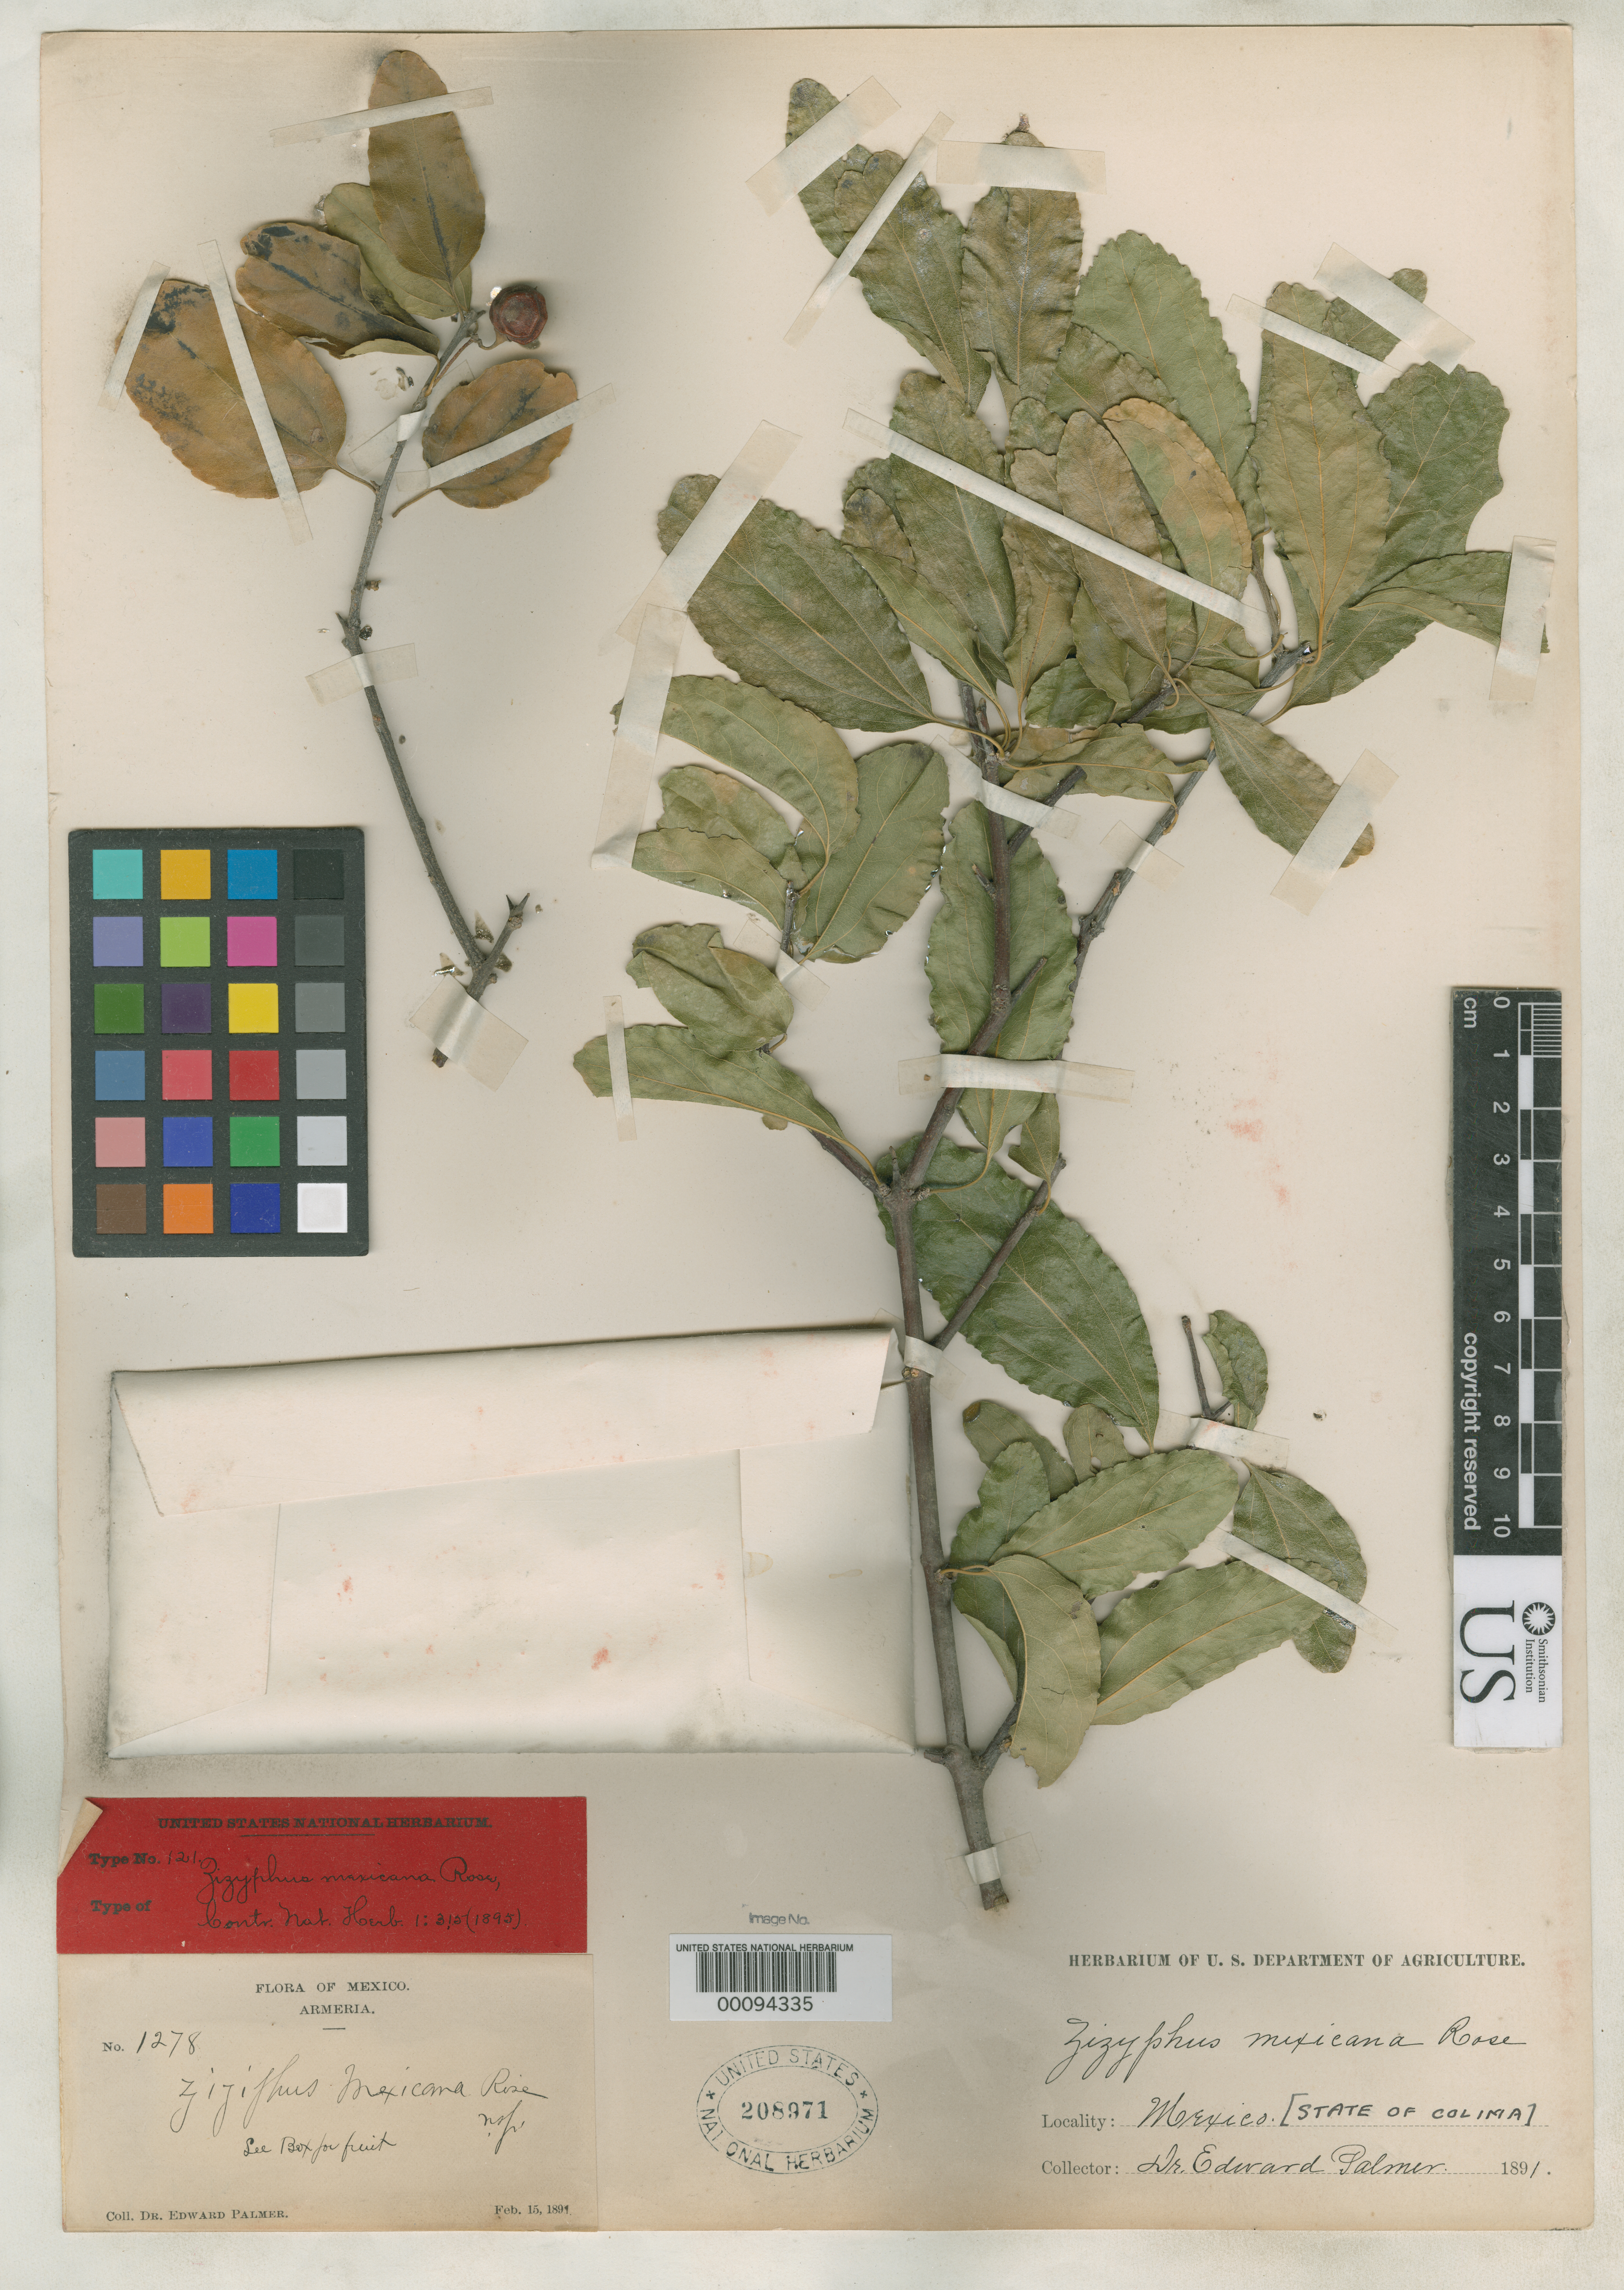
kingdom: Plantae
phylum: Tracheophyta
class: Magnoliopsida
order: Rosales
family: Rhamnaceae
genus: Ziziphus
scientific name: Ziziphus mexicana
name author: Rose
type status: Holotype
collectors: E. Palmer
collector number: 1278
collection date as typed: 15 Feb 1891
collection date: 1891-02-15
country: Mexico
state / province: Colima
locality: Armeria.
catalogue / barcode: US 208971